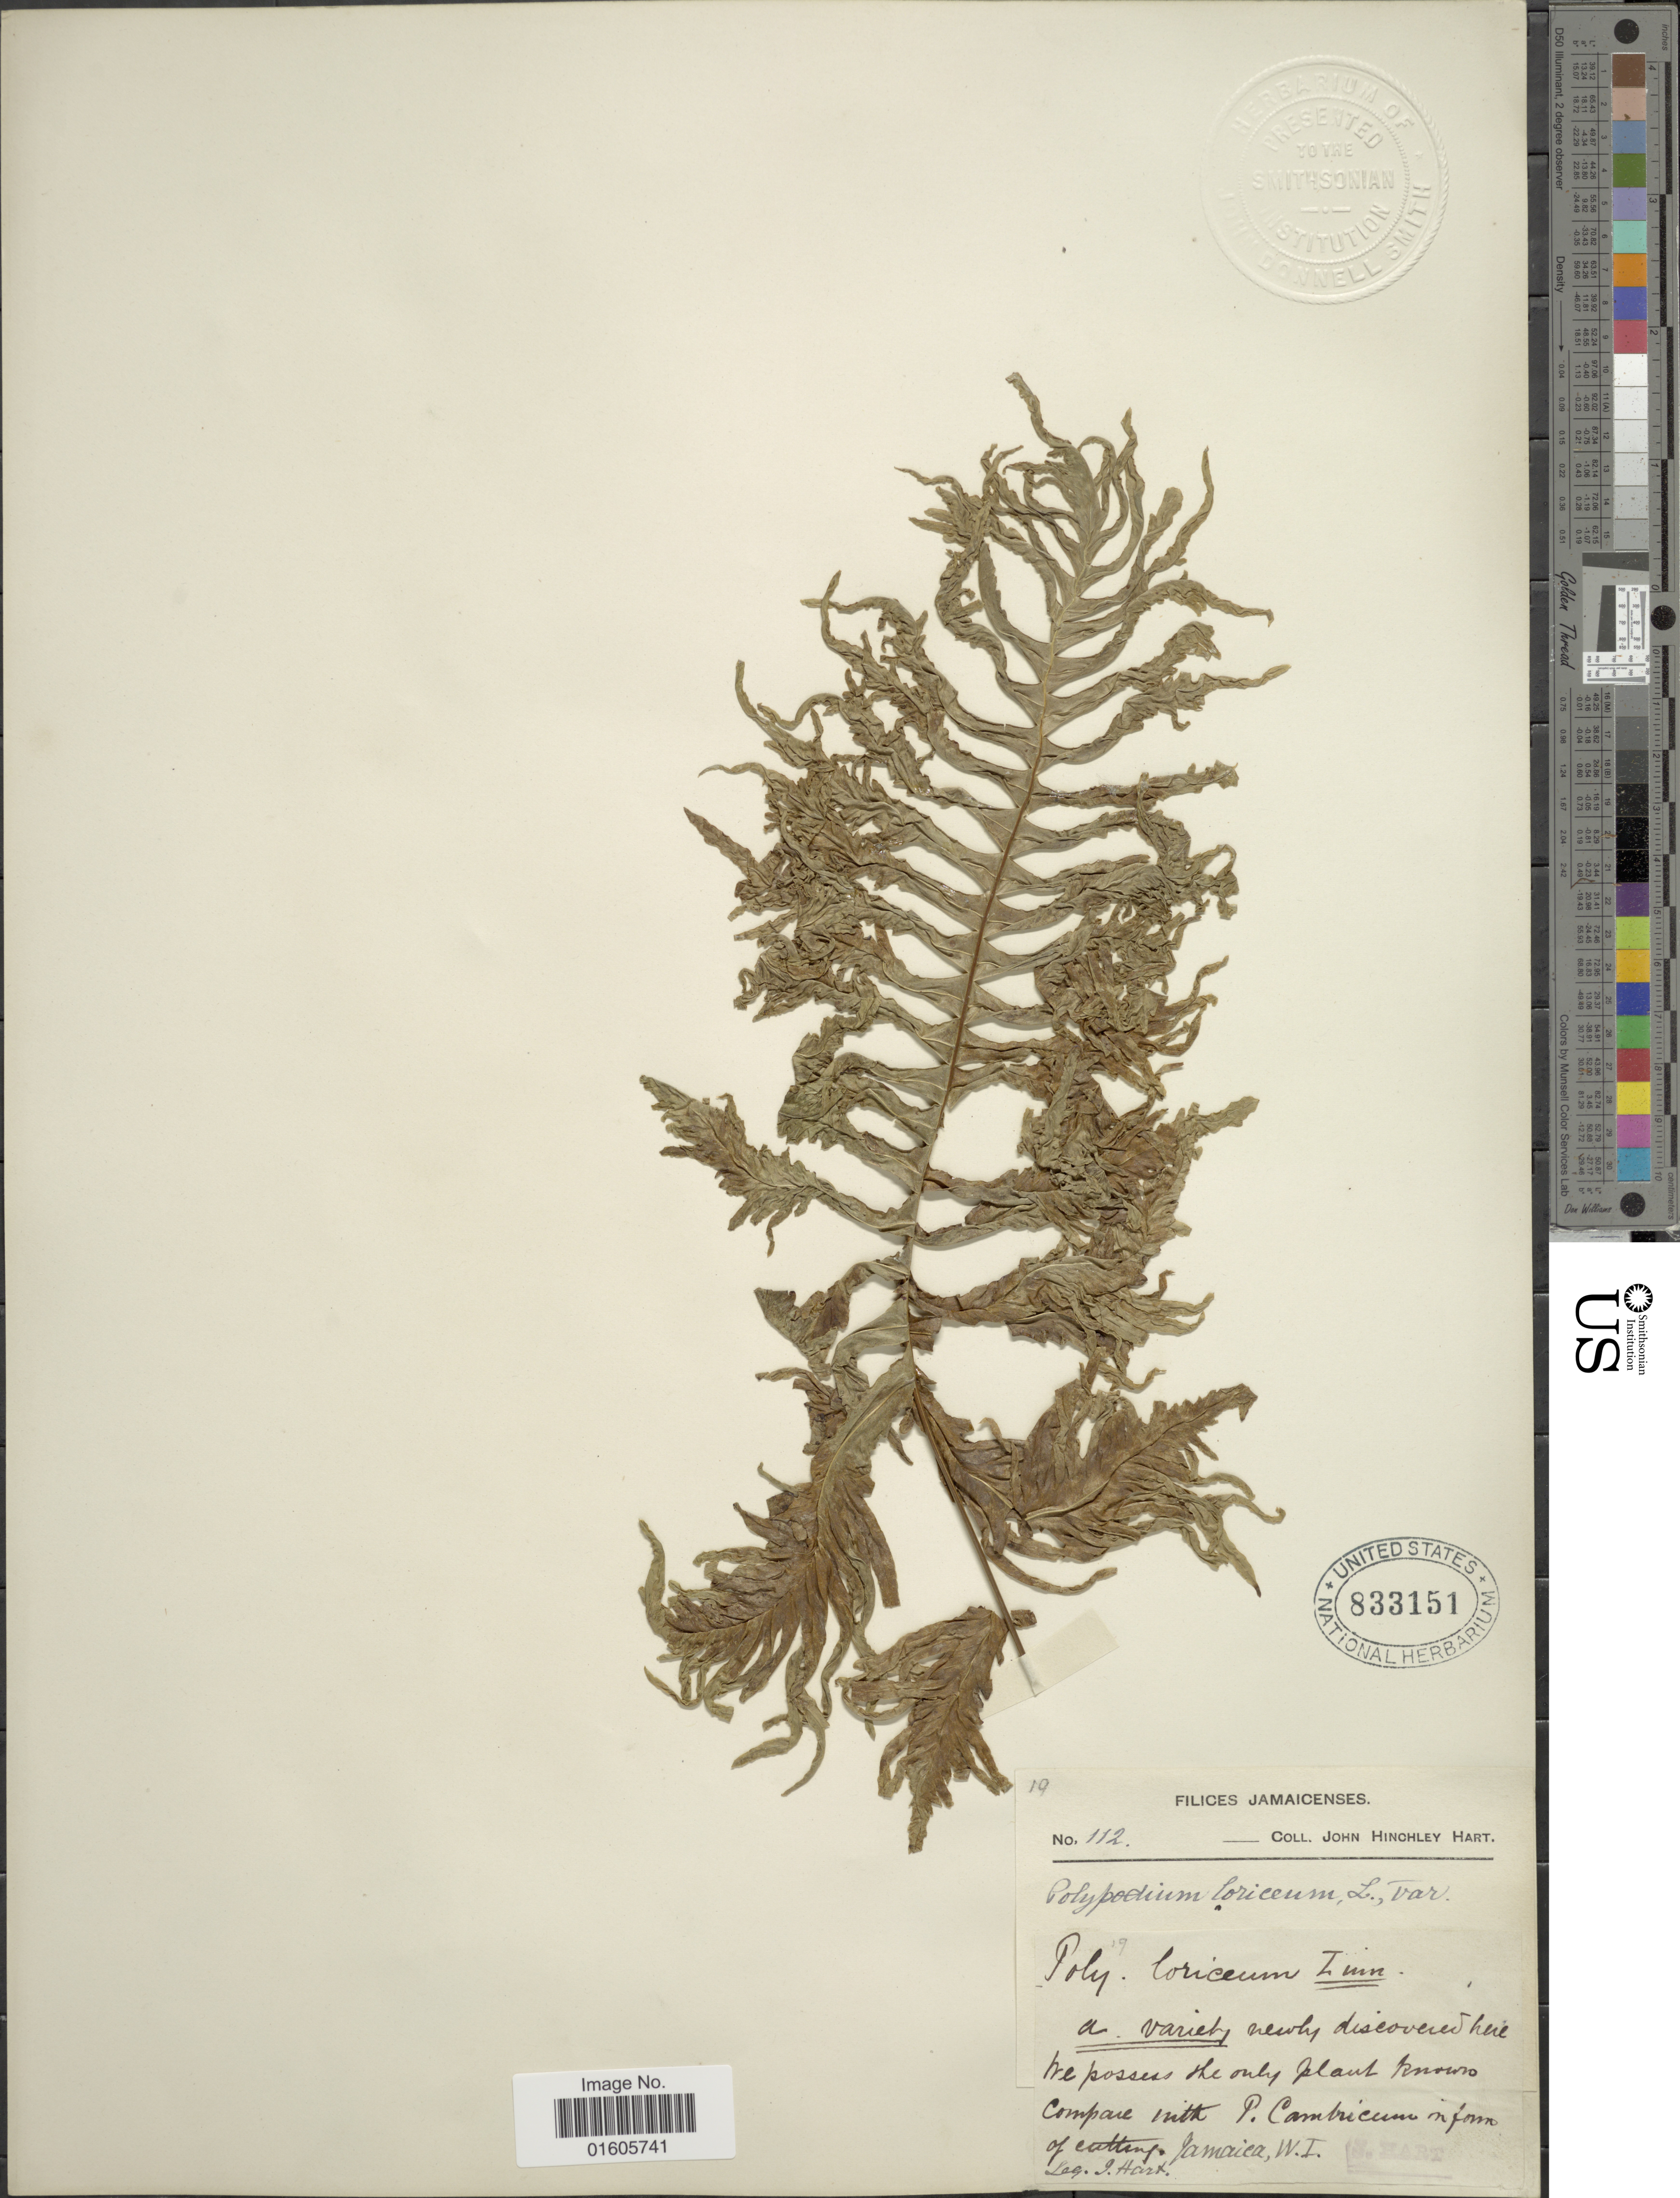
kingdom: Plantae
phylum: Tracheophyta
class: Polypodiopsida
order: Polypodiales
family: Polypodiaceae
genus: Serpocaulon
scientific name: Serpocaulon loriceum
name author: (L.) A.R. Sm.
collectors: J. H. Hart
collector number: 112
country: Jamaica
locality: W.I.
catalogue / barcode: US 833151